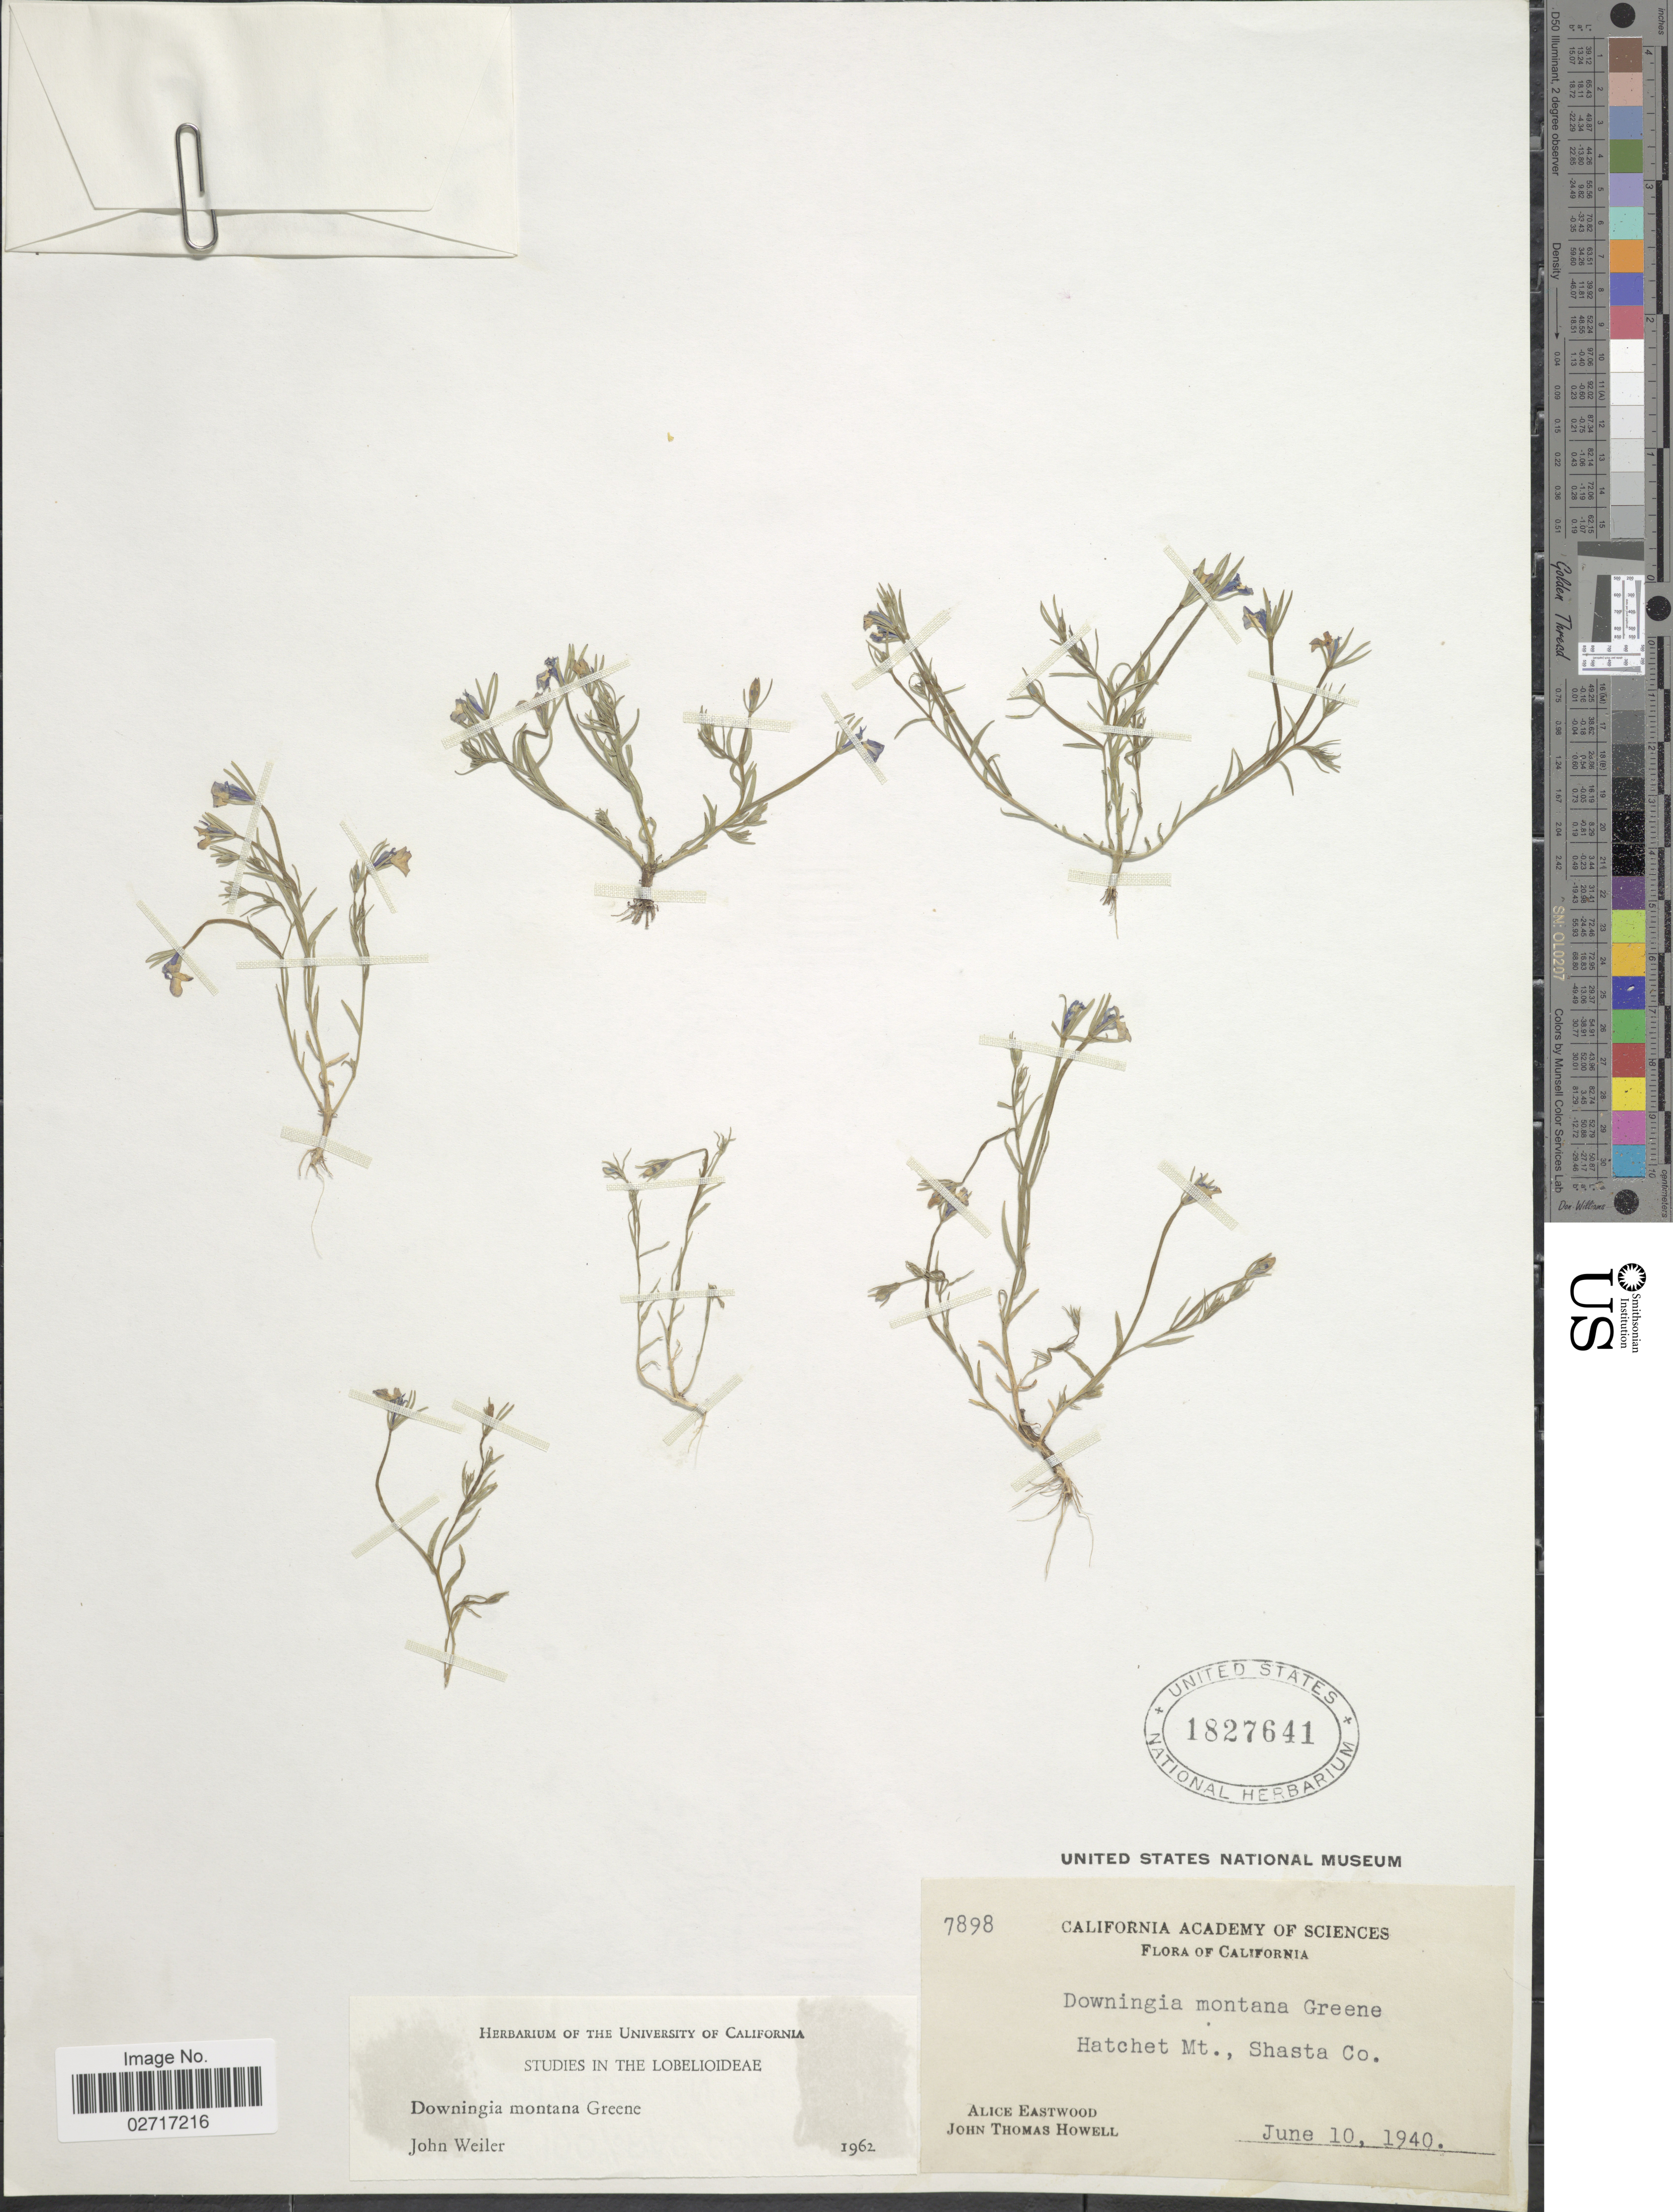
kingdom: Plantae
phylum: Tracheophyta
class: Magnoliopsida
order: Asterales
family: Campanulaceae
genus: Downingia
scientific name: Downingia montana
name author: S.W. Greene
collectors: A. Eastwood & J. T. Howell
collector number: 7898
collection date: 1940-06-10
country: United States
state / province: California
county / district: Shasta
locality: Hatchet Mt., Shasta Co.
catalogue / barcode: US 1827641